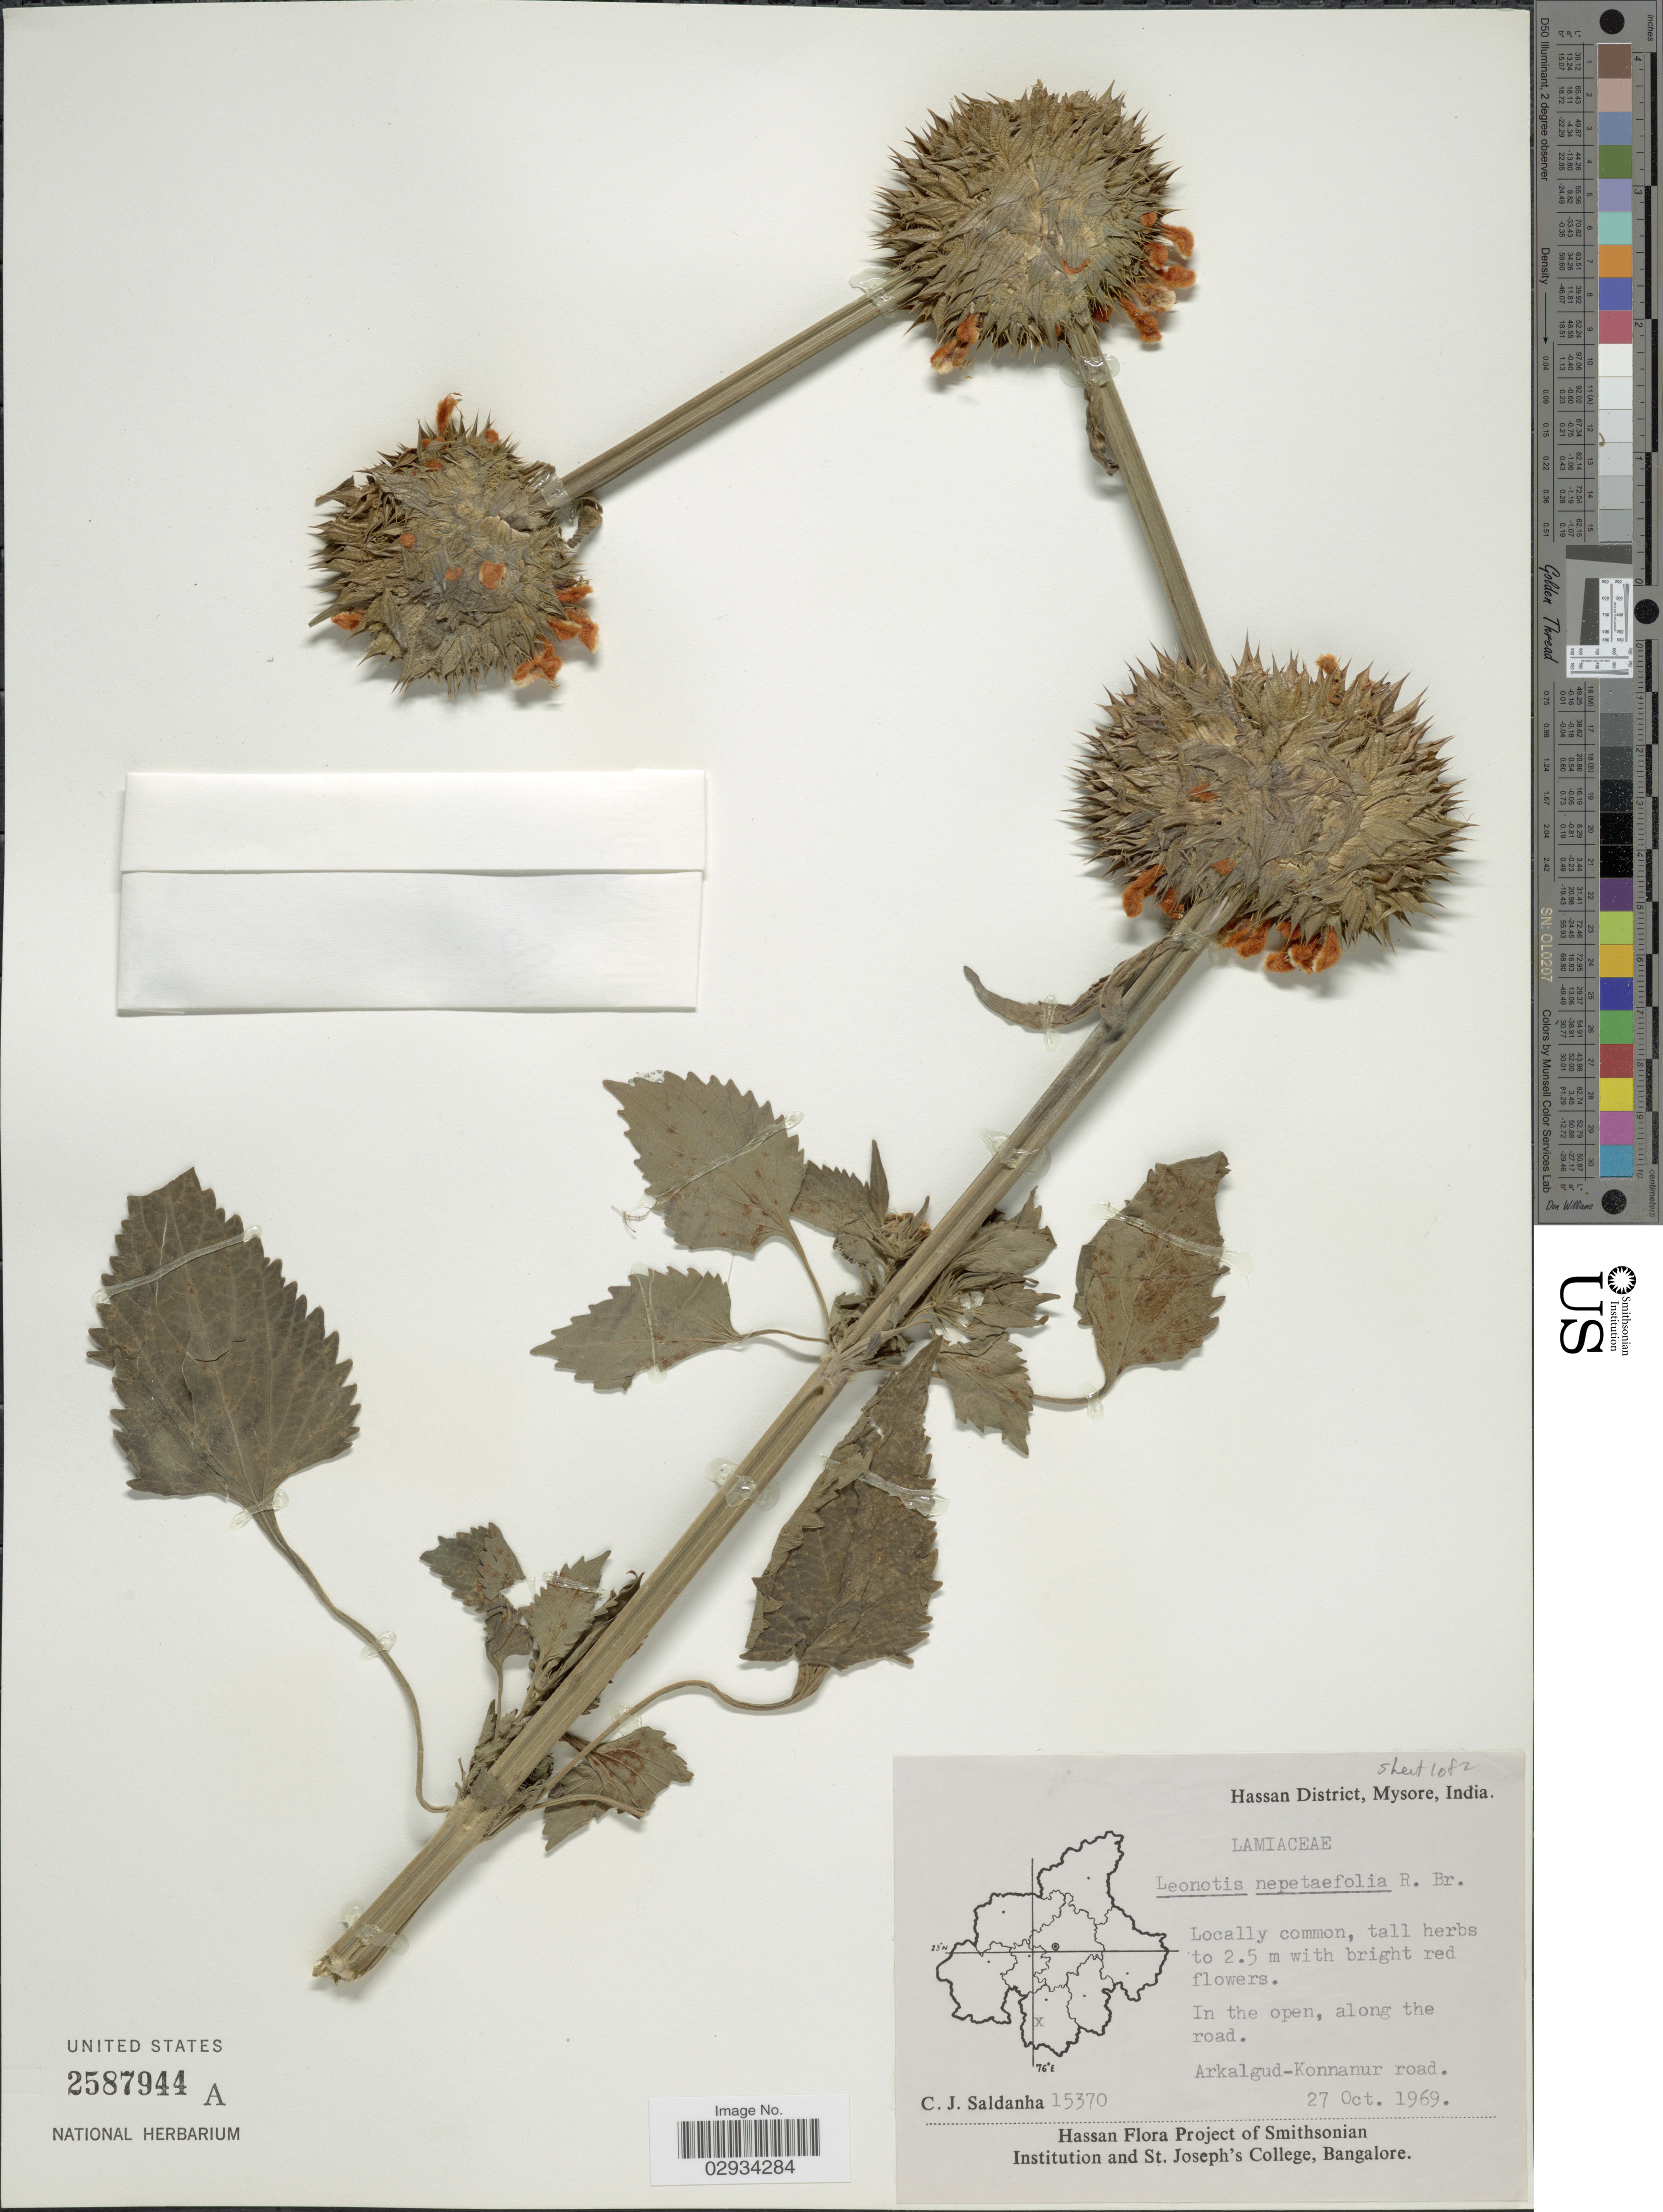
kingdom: Plantae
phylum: Tracheophyta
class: Magnoliopsida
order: Lamiales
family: Lamiaceae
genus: Leonotis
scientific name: Leonotis nepetifolia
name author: (L.) R. Br.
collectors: C. J. Saldanha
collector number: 15370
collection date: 1969-10-27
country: India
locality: Hassan District, Mysore. Arkalgud-Konnanur road.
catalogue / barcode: US 2587944A